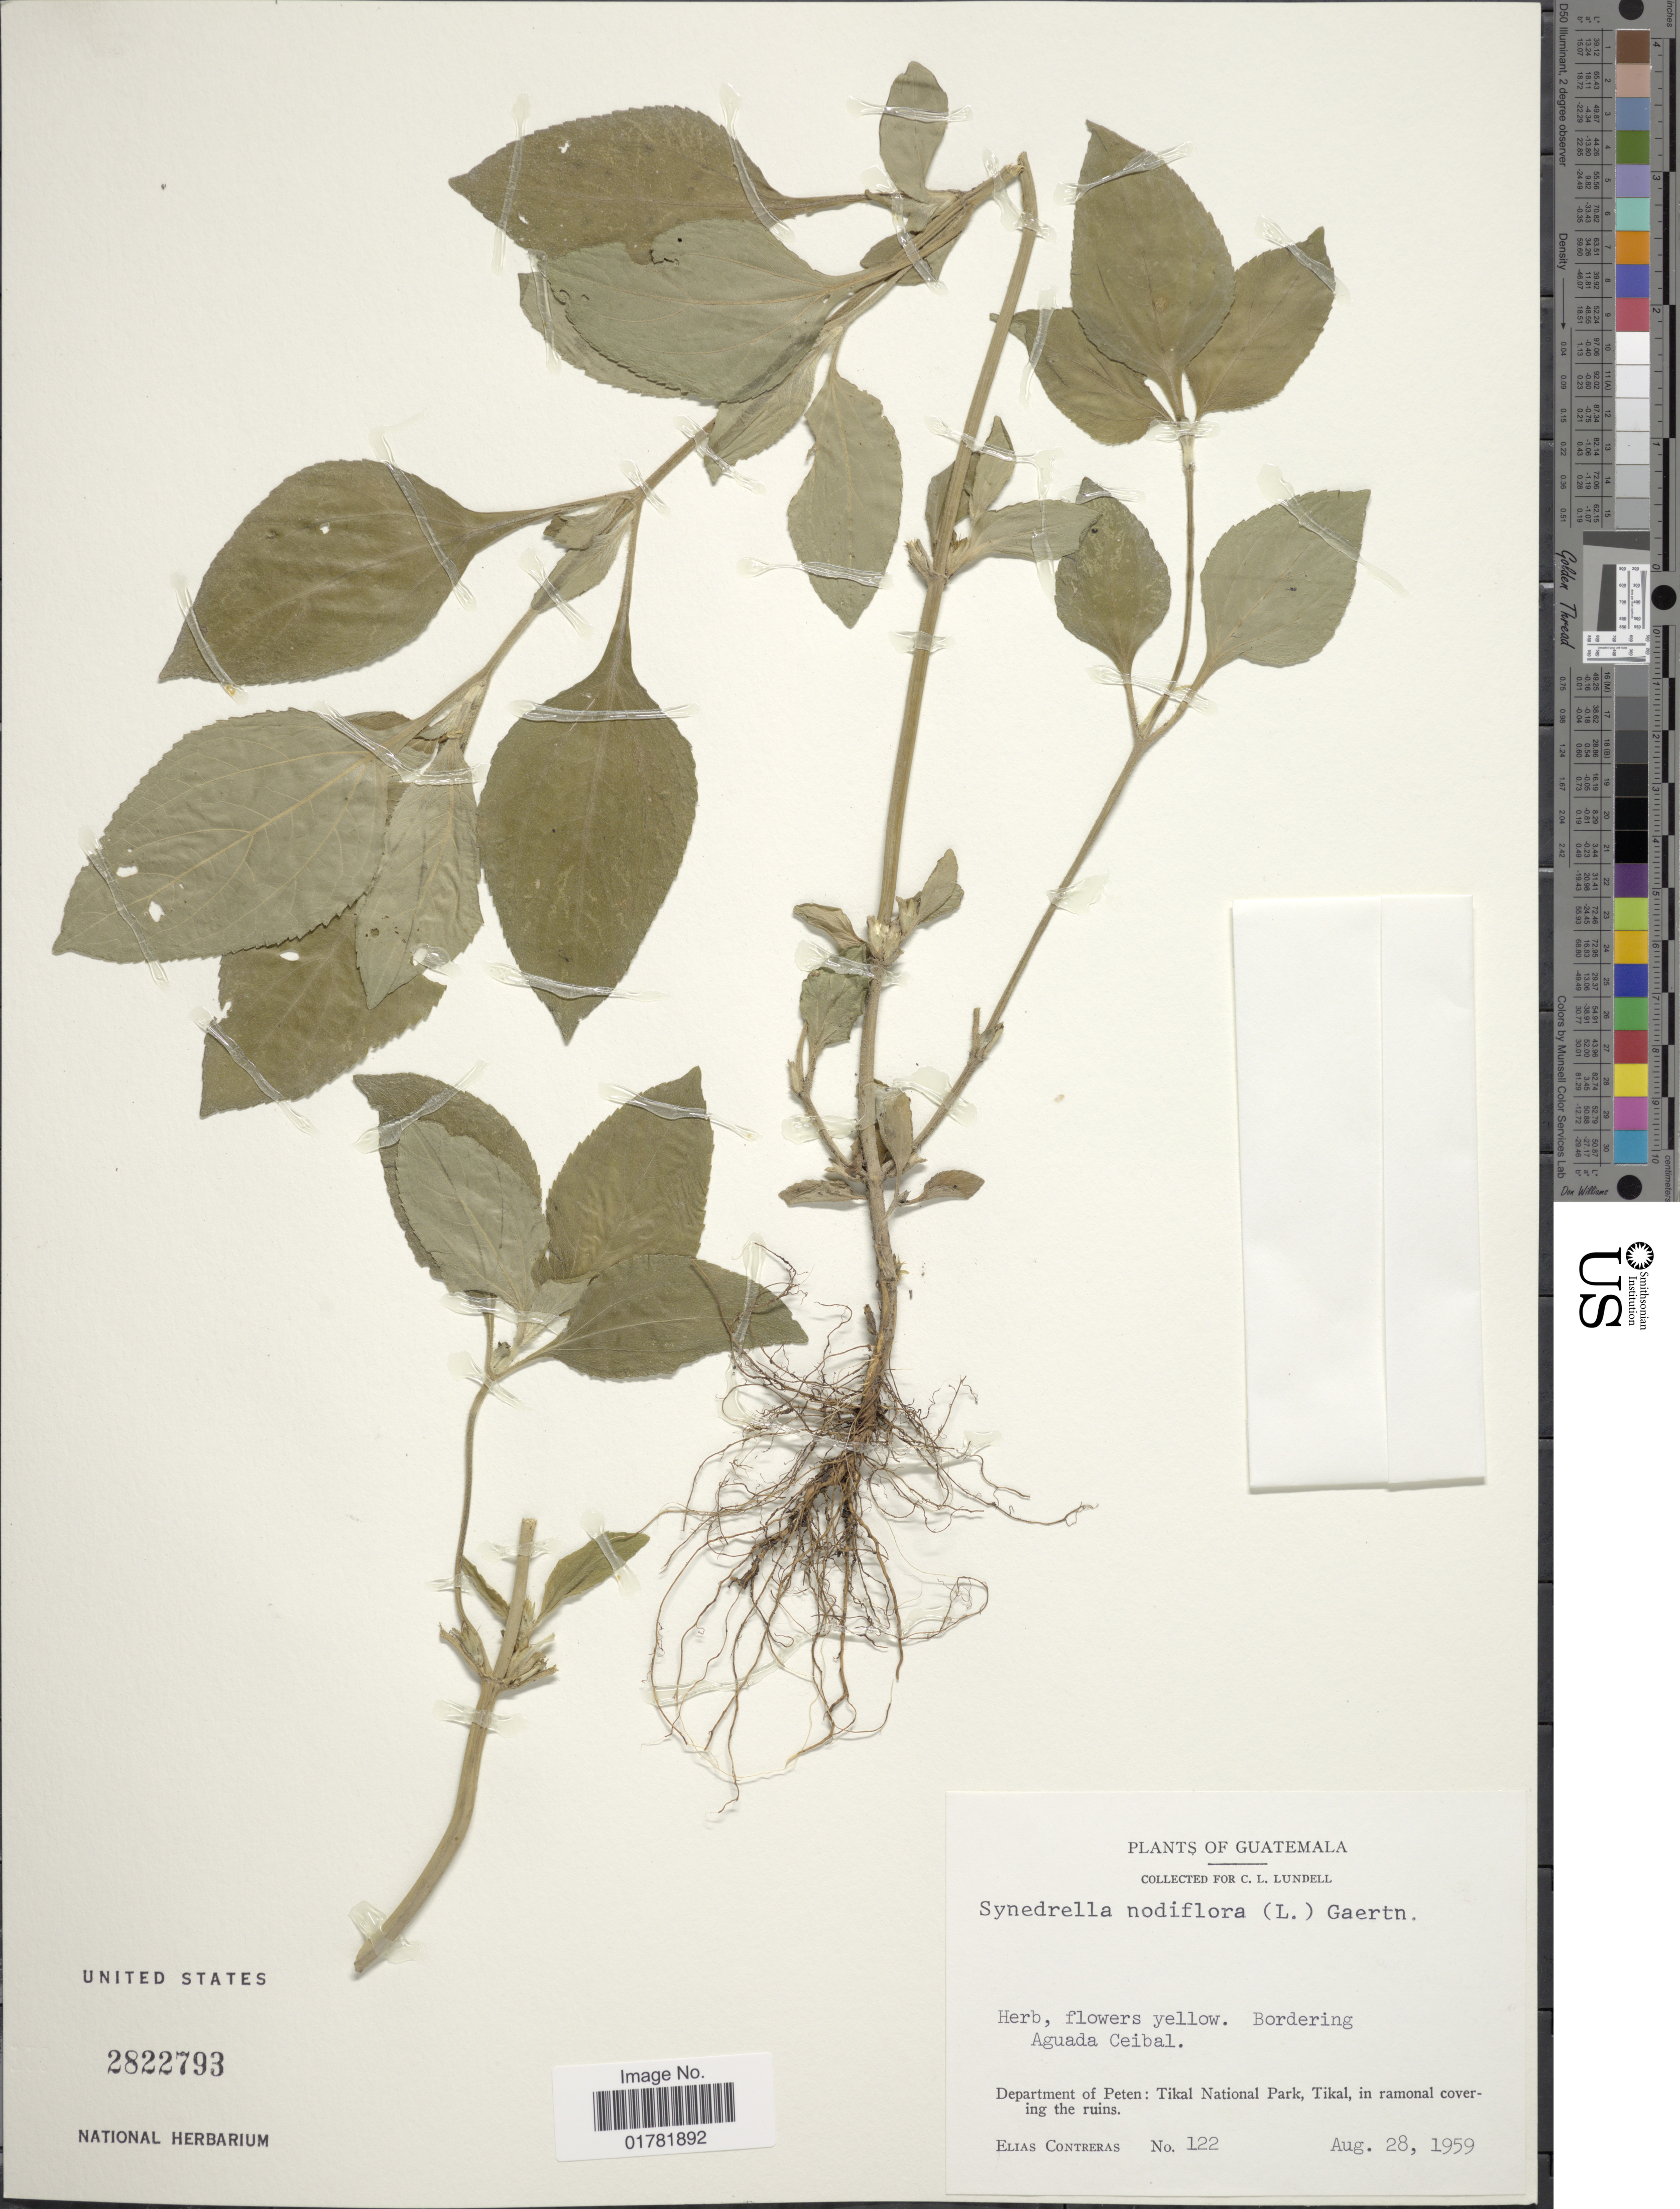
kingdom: Plantae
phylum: Tracheophyta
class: Magnoliopsida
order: Asterales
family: Asteraceae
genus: Synedrella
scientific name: Synedrella nodiflora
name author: (L.) Gaertn.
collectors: E. Contreras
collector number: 122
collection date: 1959-08-28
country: Guatemala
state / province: El Petén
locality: Department of Peten: Tikal National Park, Tikal, in ramonal covering the ruins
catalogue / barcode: US 2822793